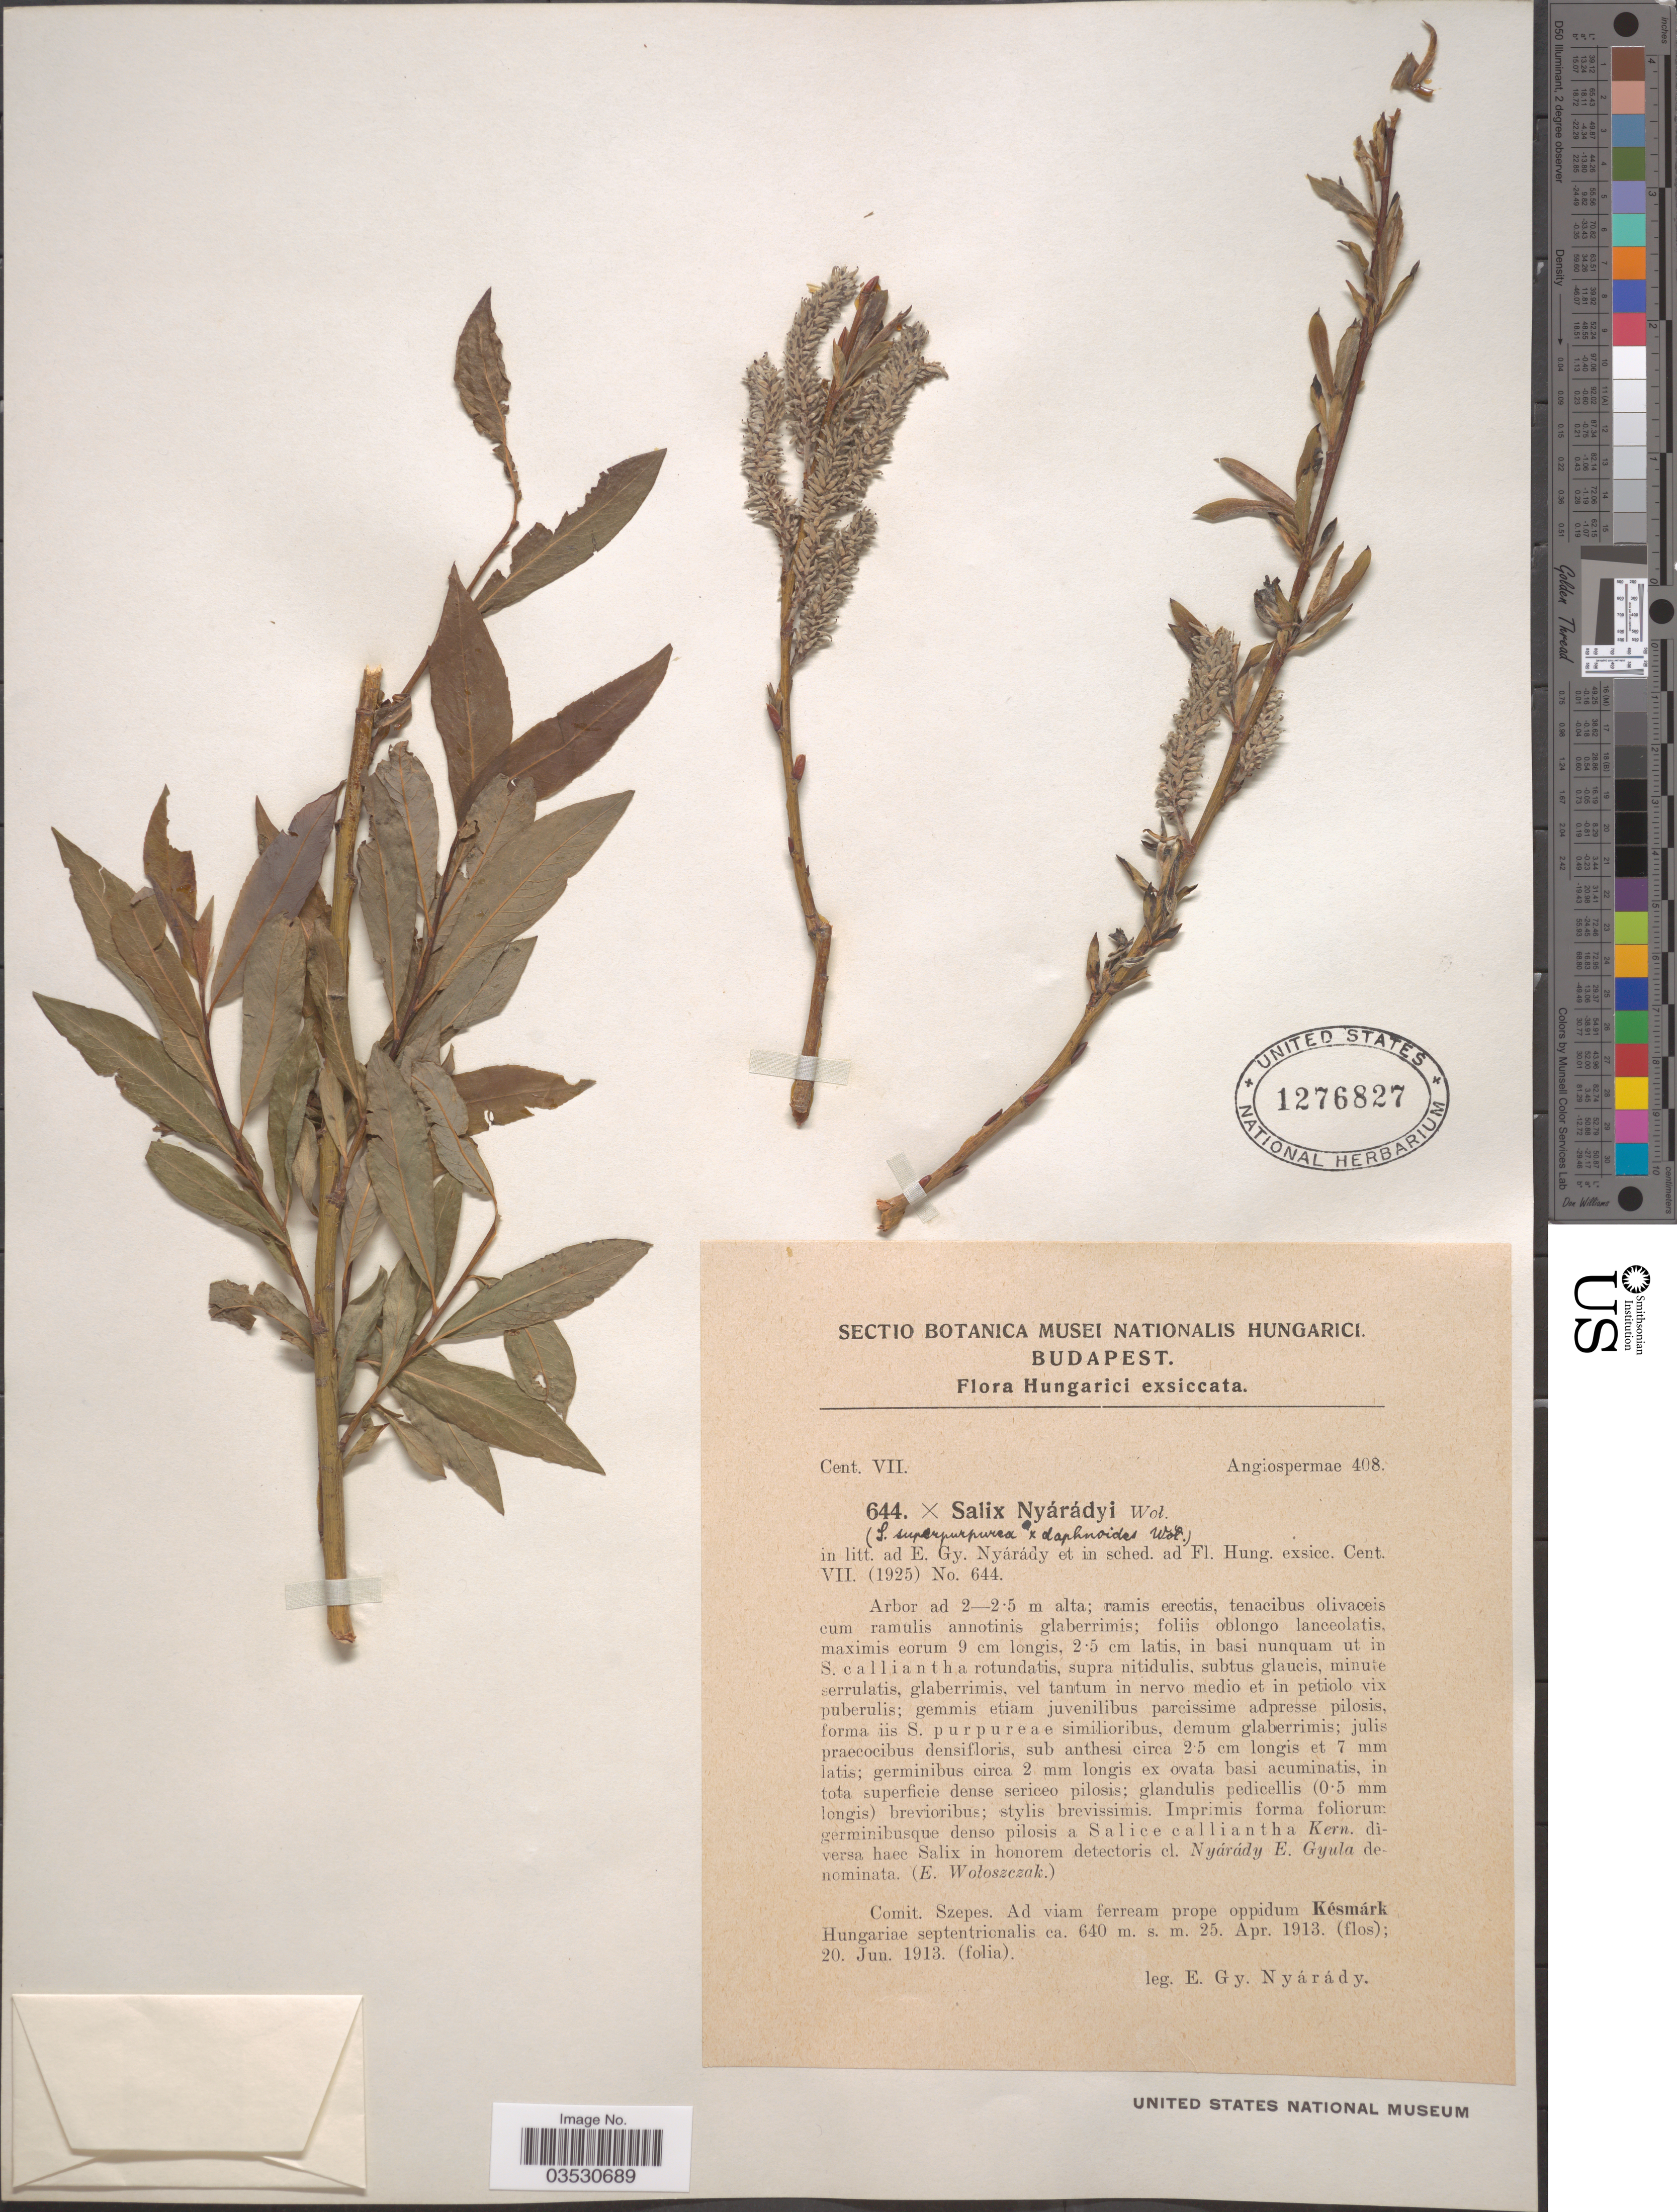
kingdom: Plantae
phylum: Tracheophyta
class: Magnoliopsida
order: Malpighiales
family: Salicaceae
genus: Salix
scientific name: Salix x nyaradyi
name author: Wol.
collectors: E. Nyárády & Nyárády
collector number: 644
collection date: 1913-04-25/1913-06-20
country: Hungary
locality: Comit. Szepes. Ad viam ferream prope oppidum Késmárk Hungariae septentrionalis.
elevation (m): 640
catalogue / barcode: US 1276827